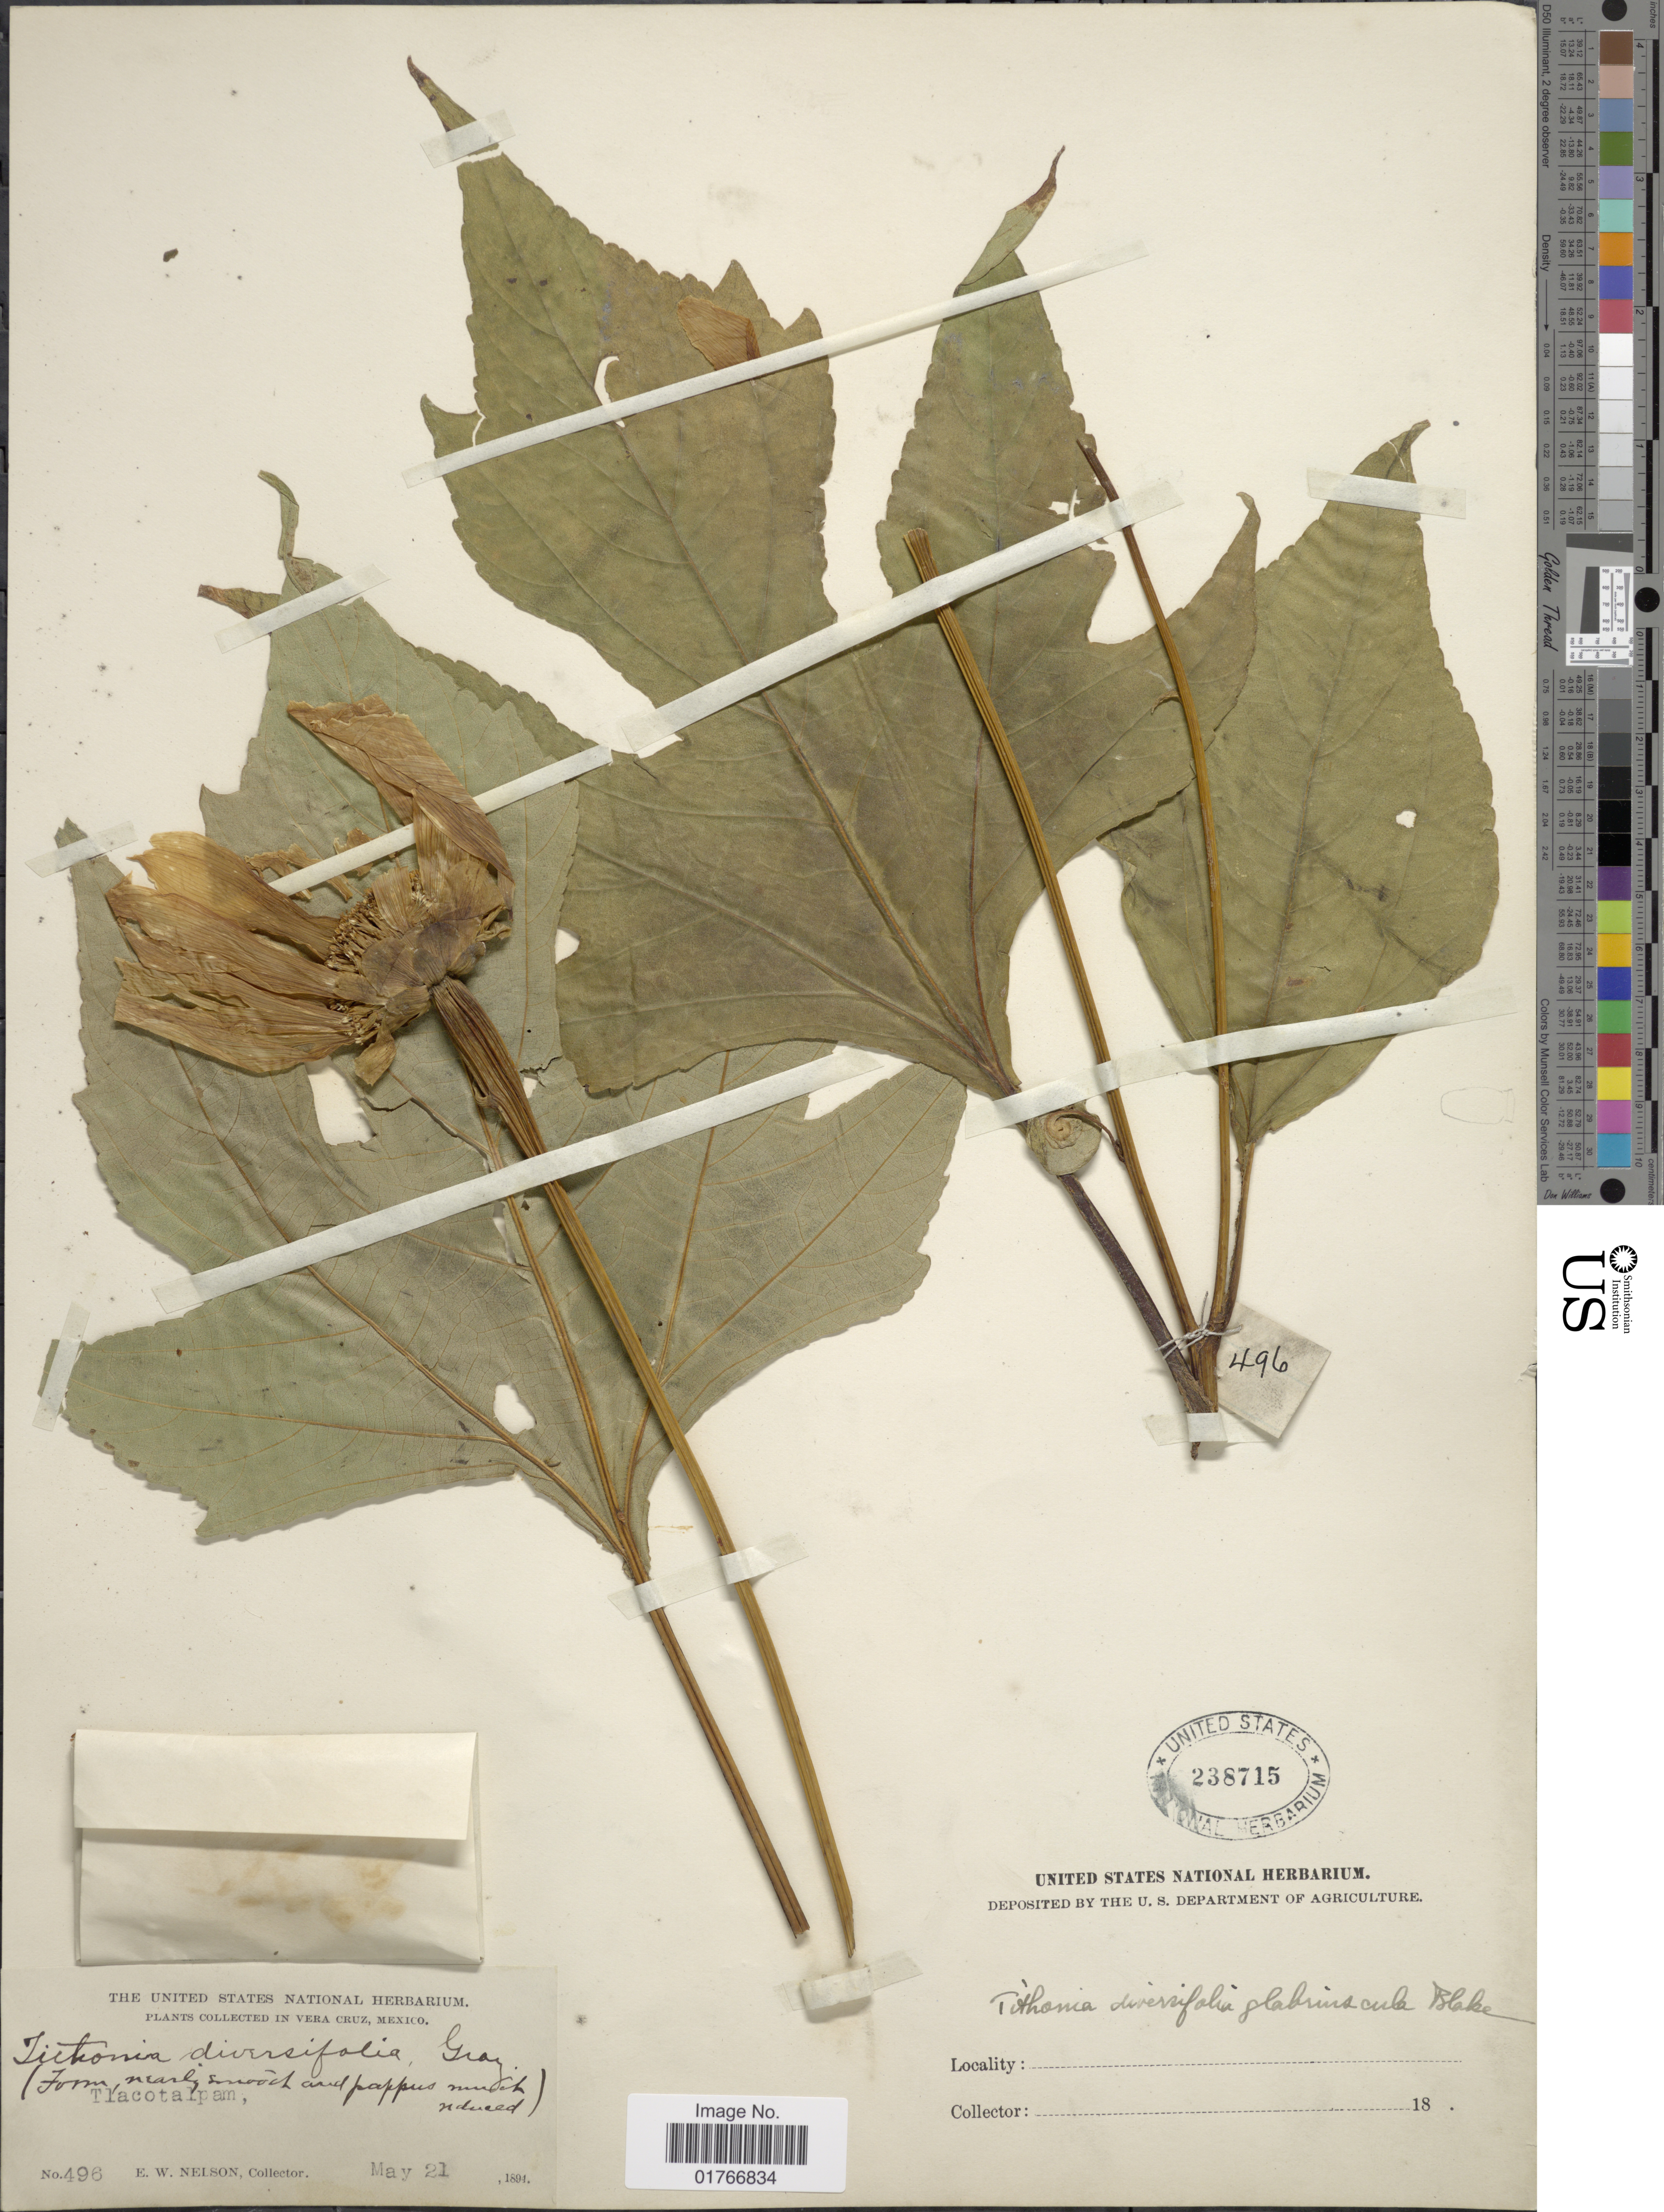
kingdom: Plantae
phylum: Tracheophyta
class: Magnoliopsida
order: Asterales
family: Asteraceae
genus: Tithonia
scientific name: Tithonia diversifolia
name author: (Hemsl.) A. Gray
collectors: E. W. Nelson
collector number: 496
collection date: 1894-05-21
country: Mexico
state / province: Veracruz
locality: Tlacotapam, Vera Cruz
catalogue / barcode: US 238715